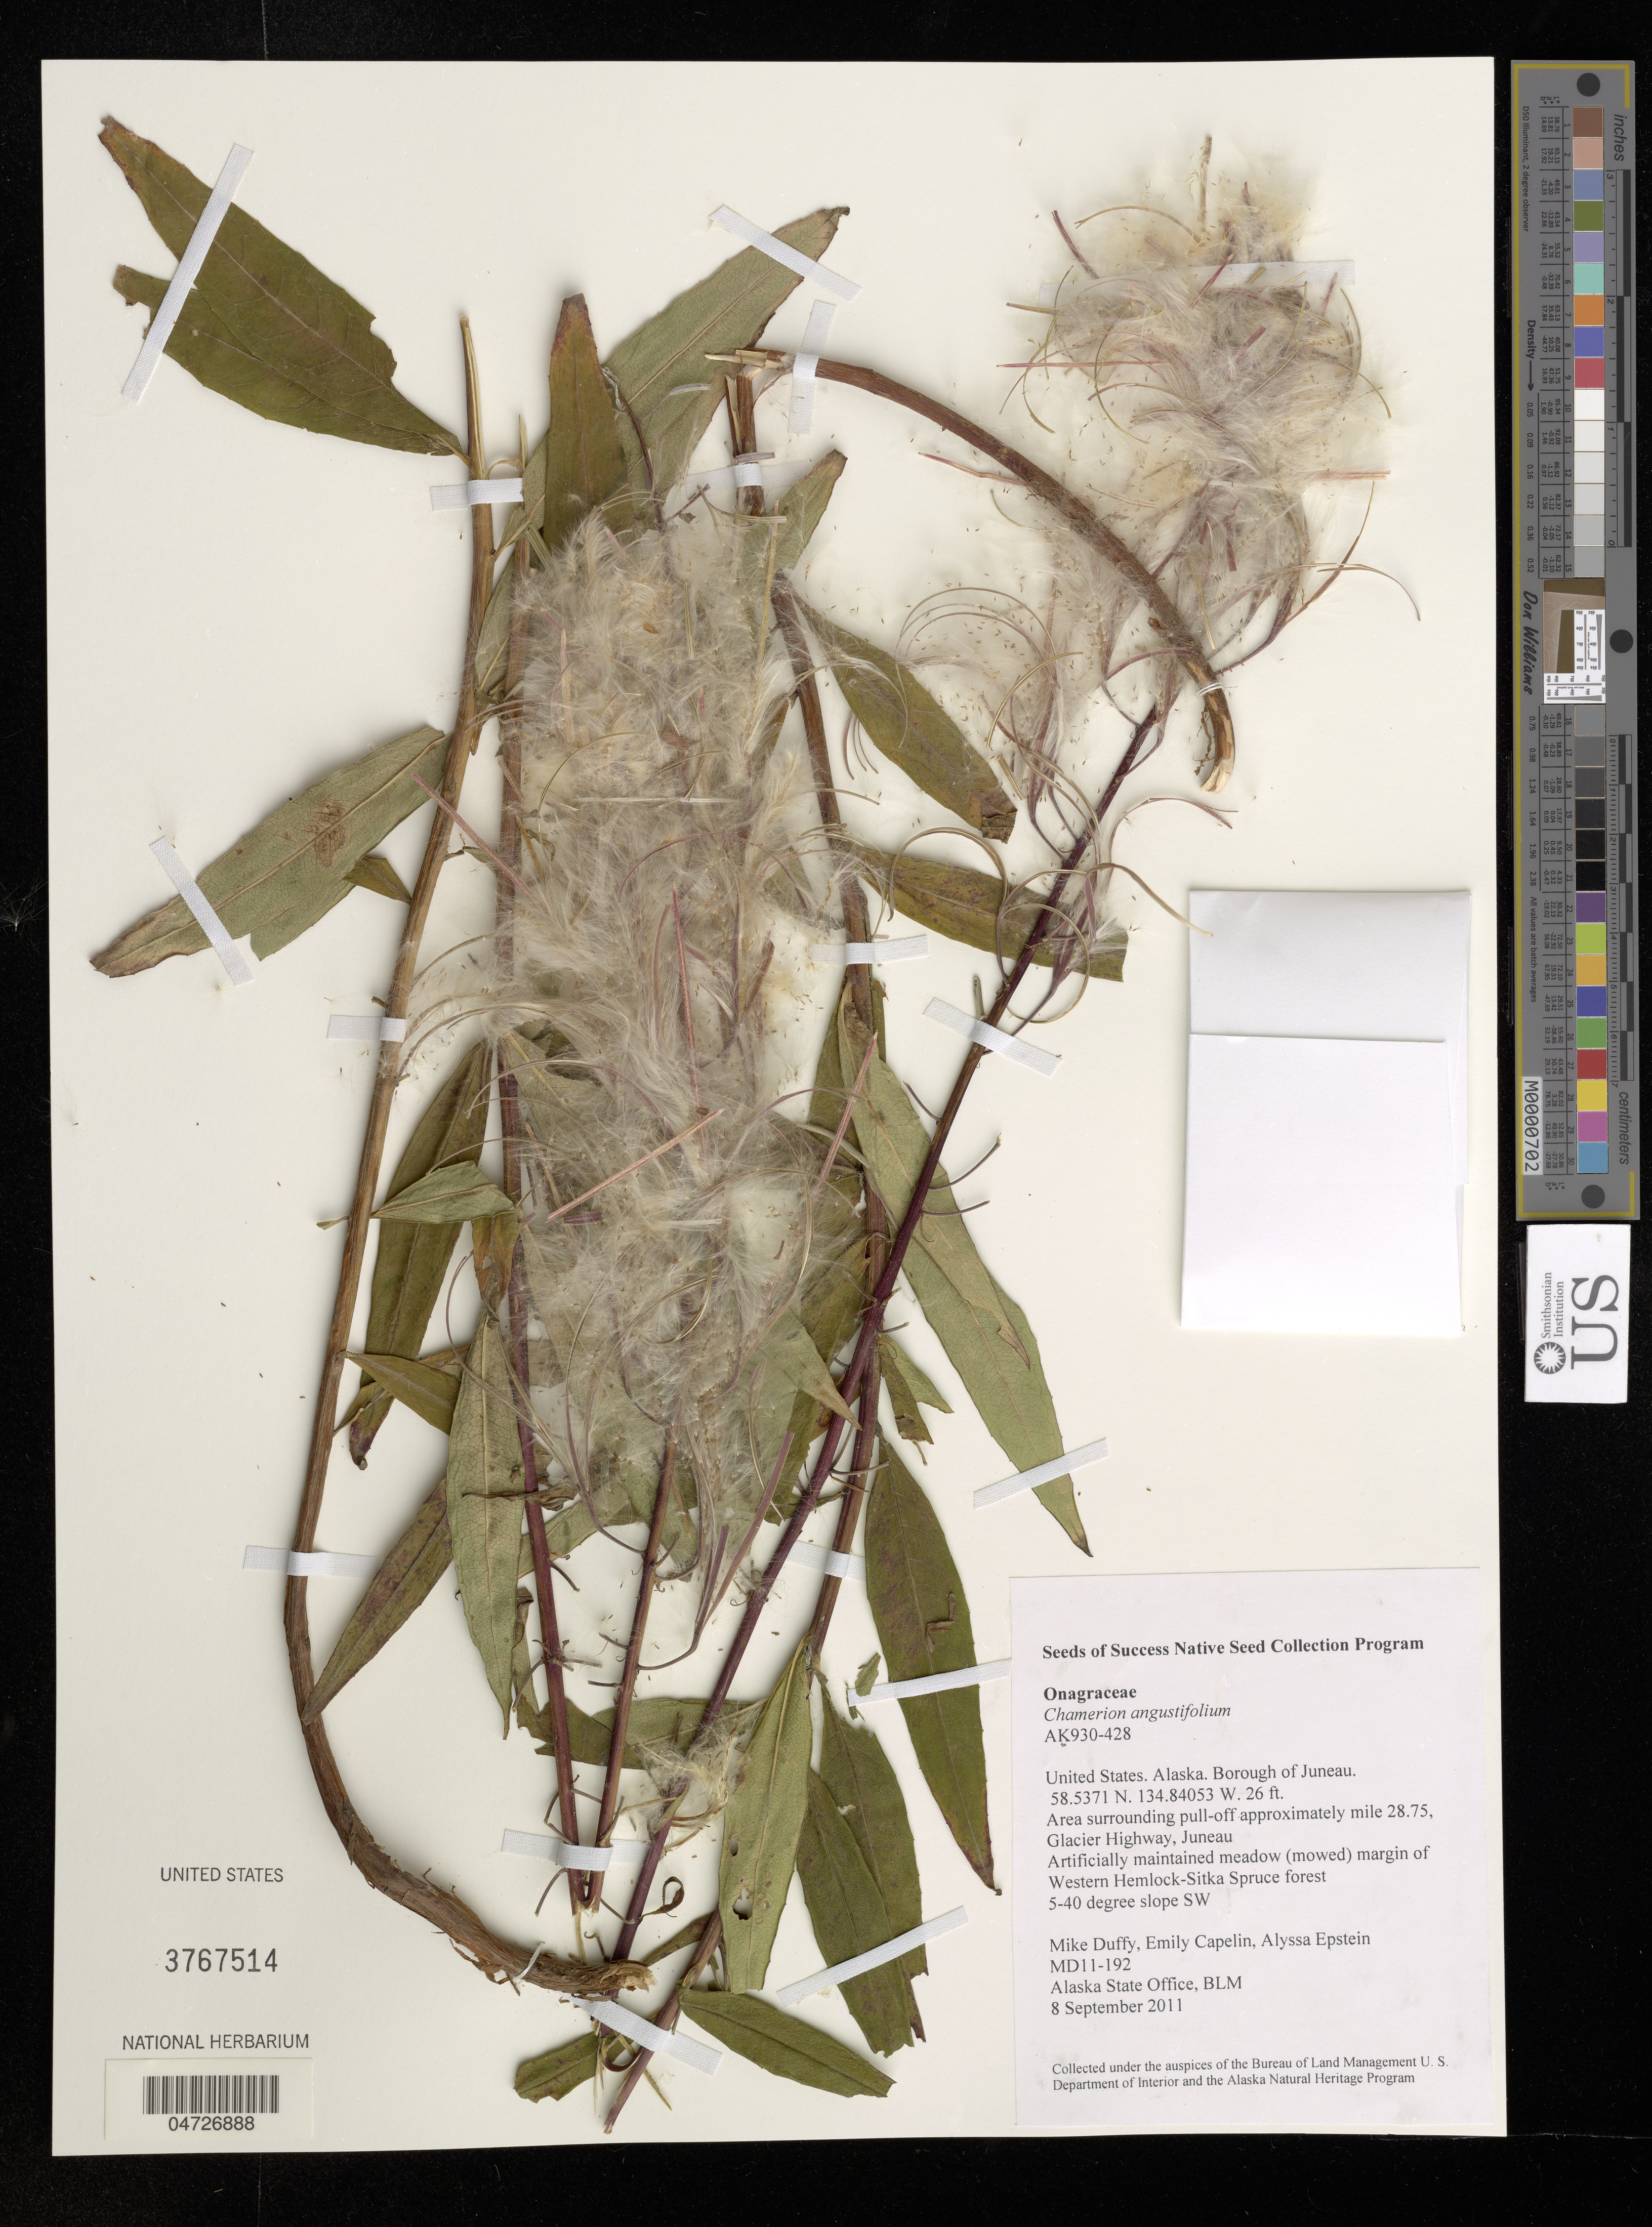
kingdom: Plantae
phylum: Tracheophyta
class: Magnoliopsida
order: Myrtales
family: Onagraceae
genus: Chamerion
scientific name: Chamerion angustifolium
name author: (L.) Holub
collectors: M. Duffy, E. Capelin & A. Epstein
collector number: MD11-192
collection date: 2011-09-08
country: United States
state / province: Alaska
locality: Borough of Juneau. Area surrounding pull-off approximately mile 28.75, Glacier Highway, Juneau.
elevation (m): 8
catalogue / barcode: US 3767514